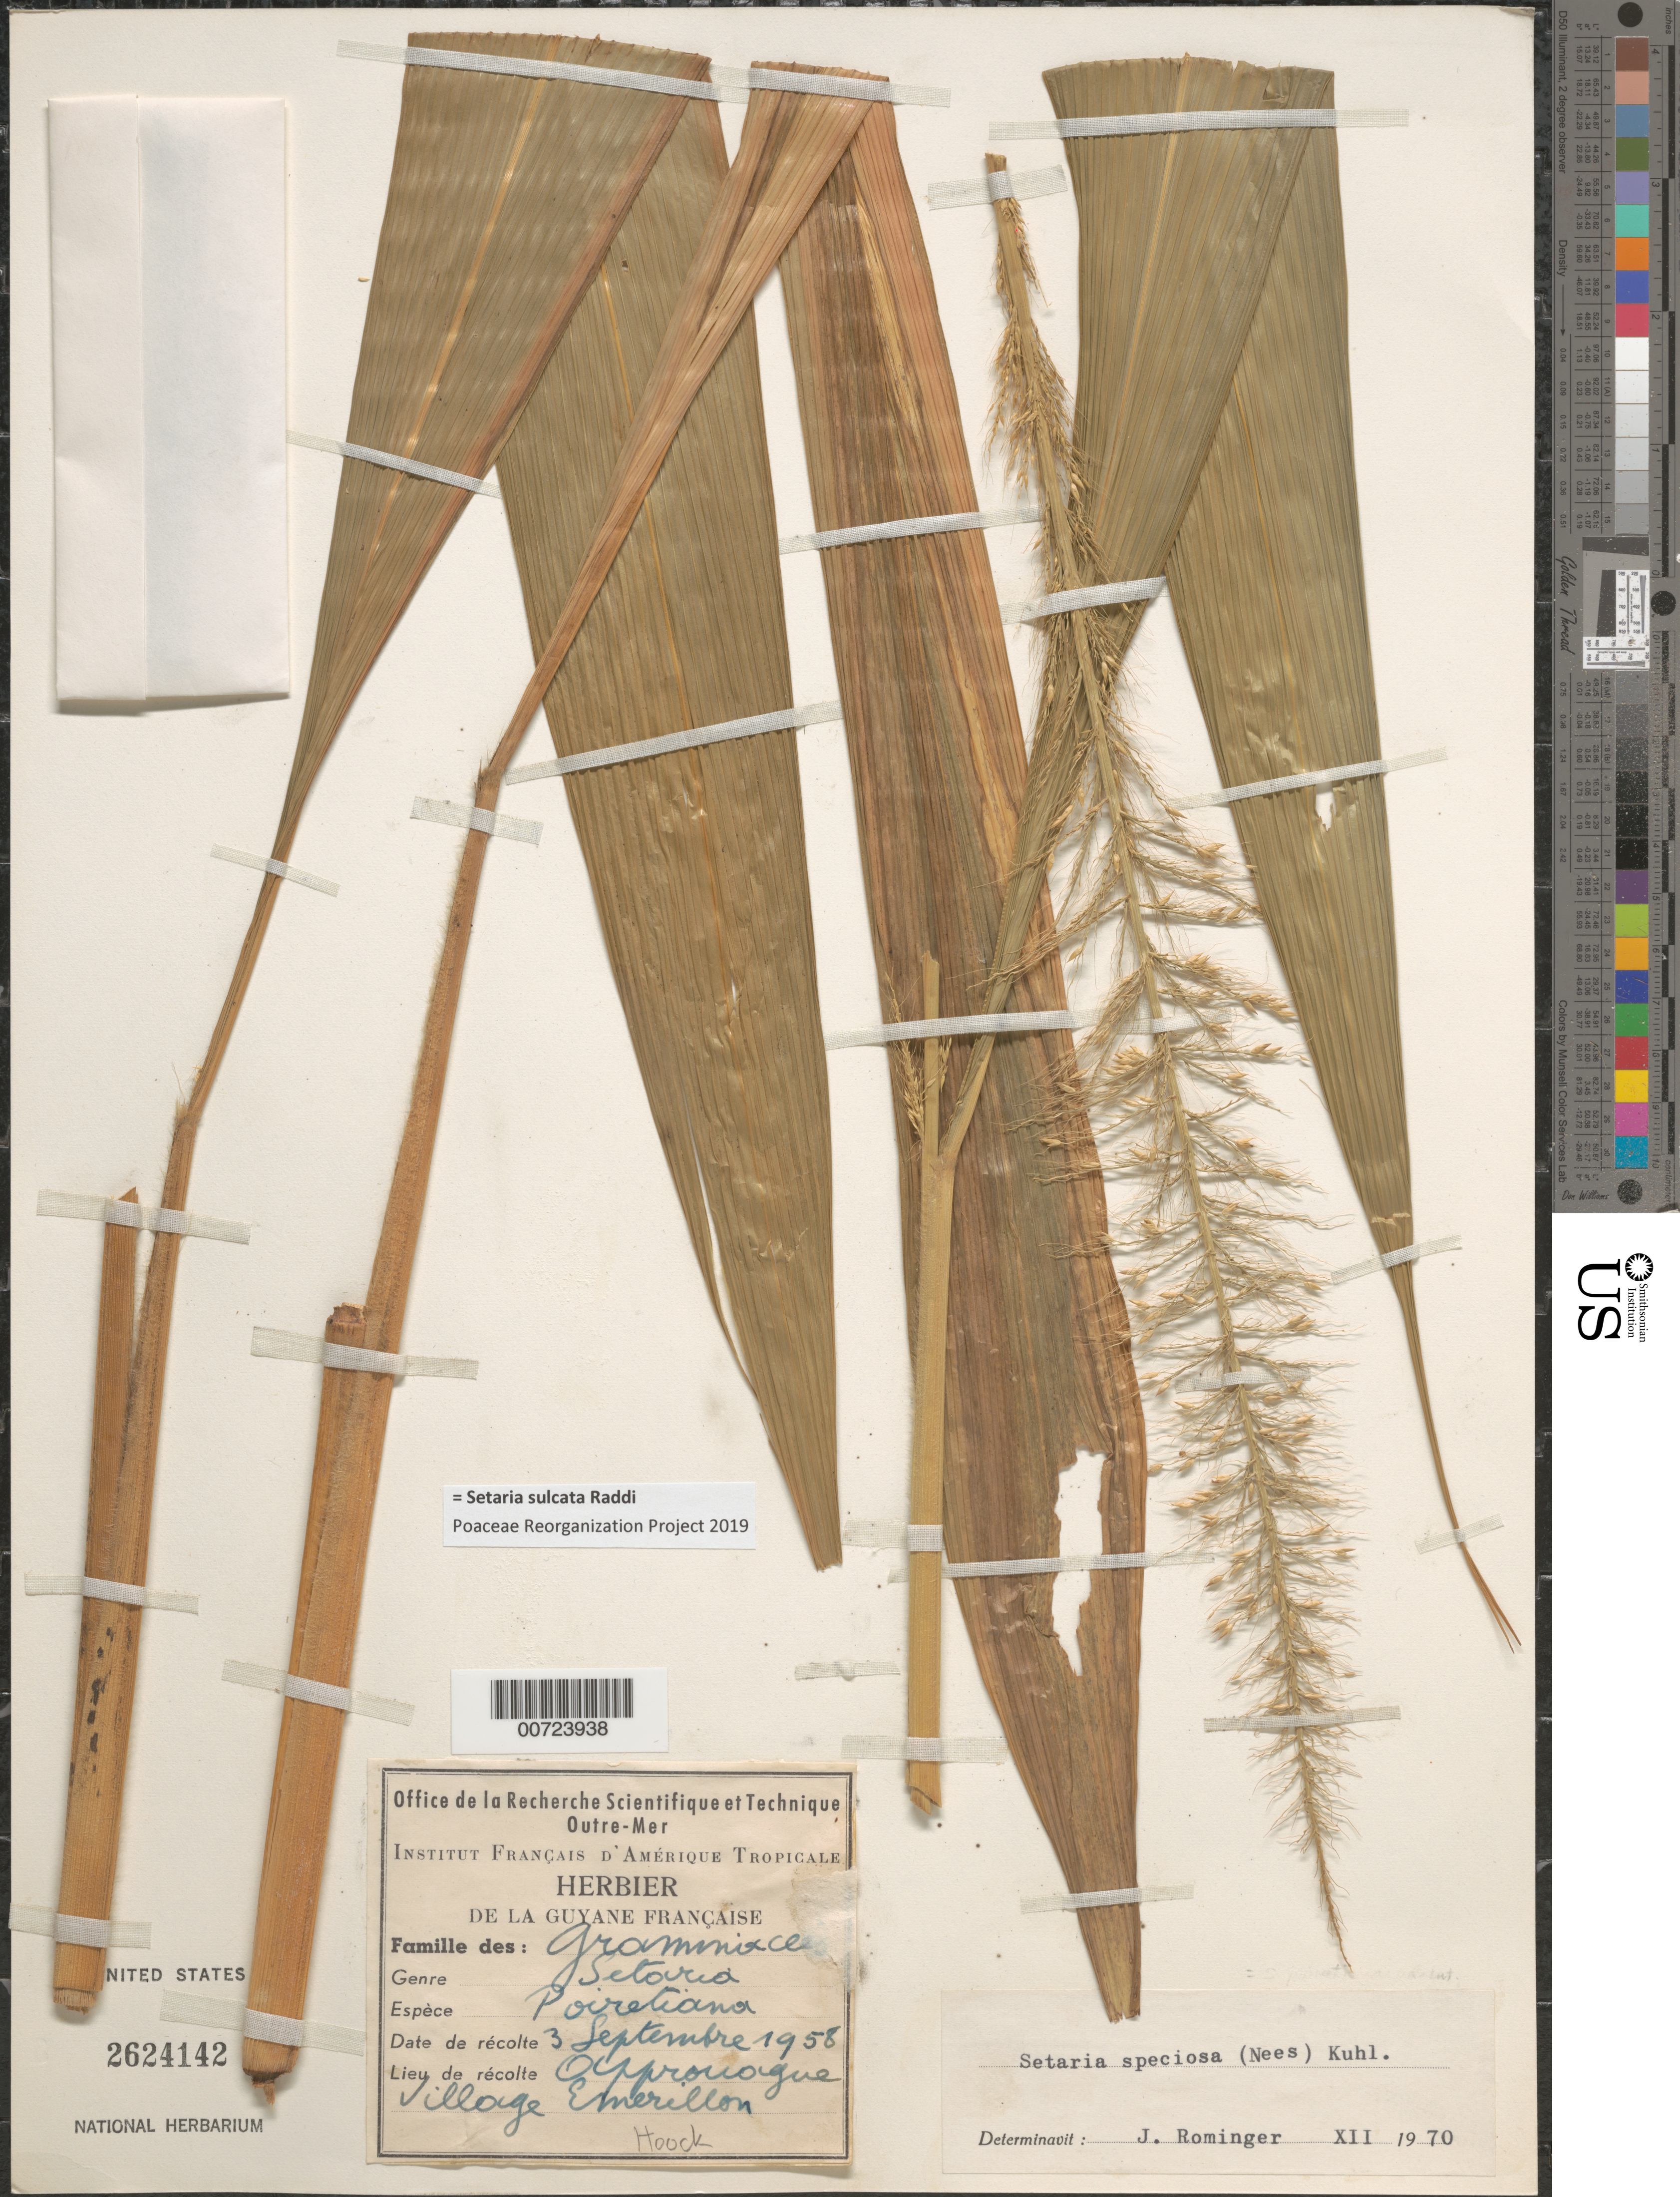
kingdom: Plantae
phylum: Tracheophyta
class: Liliopsida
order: Poales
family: Poaceae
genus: Setaria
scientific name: Setaria poiretiana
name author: (Schult.) Kunth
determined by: Judziewicz, E. J.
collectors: J. Hoock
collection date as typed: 3-Sep-58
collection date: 1958-09-03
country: French Guiana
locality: Approuague, Village Emerillon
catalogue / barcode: US 2624142